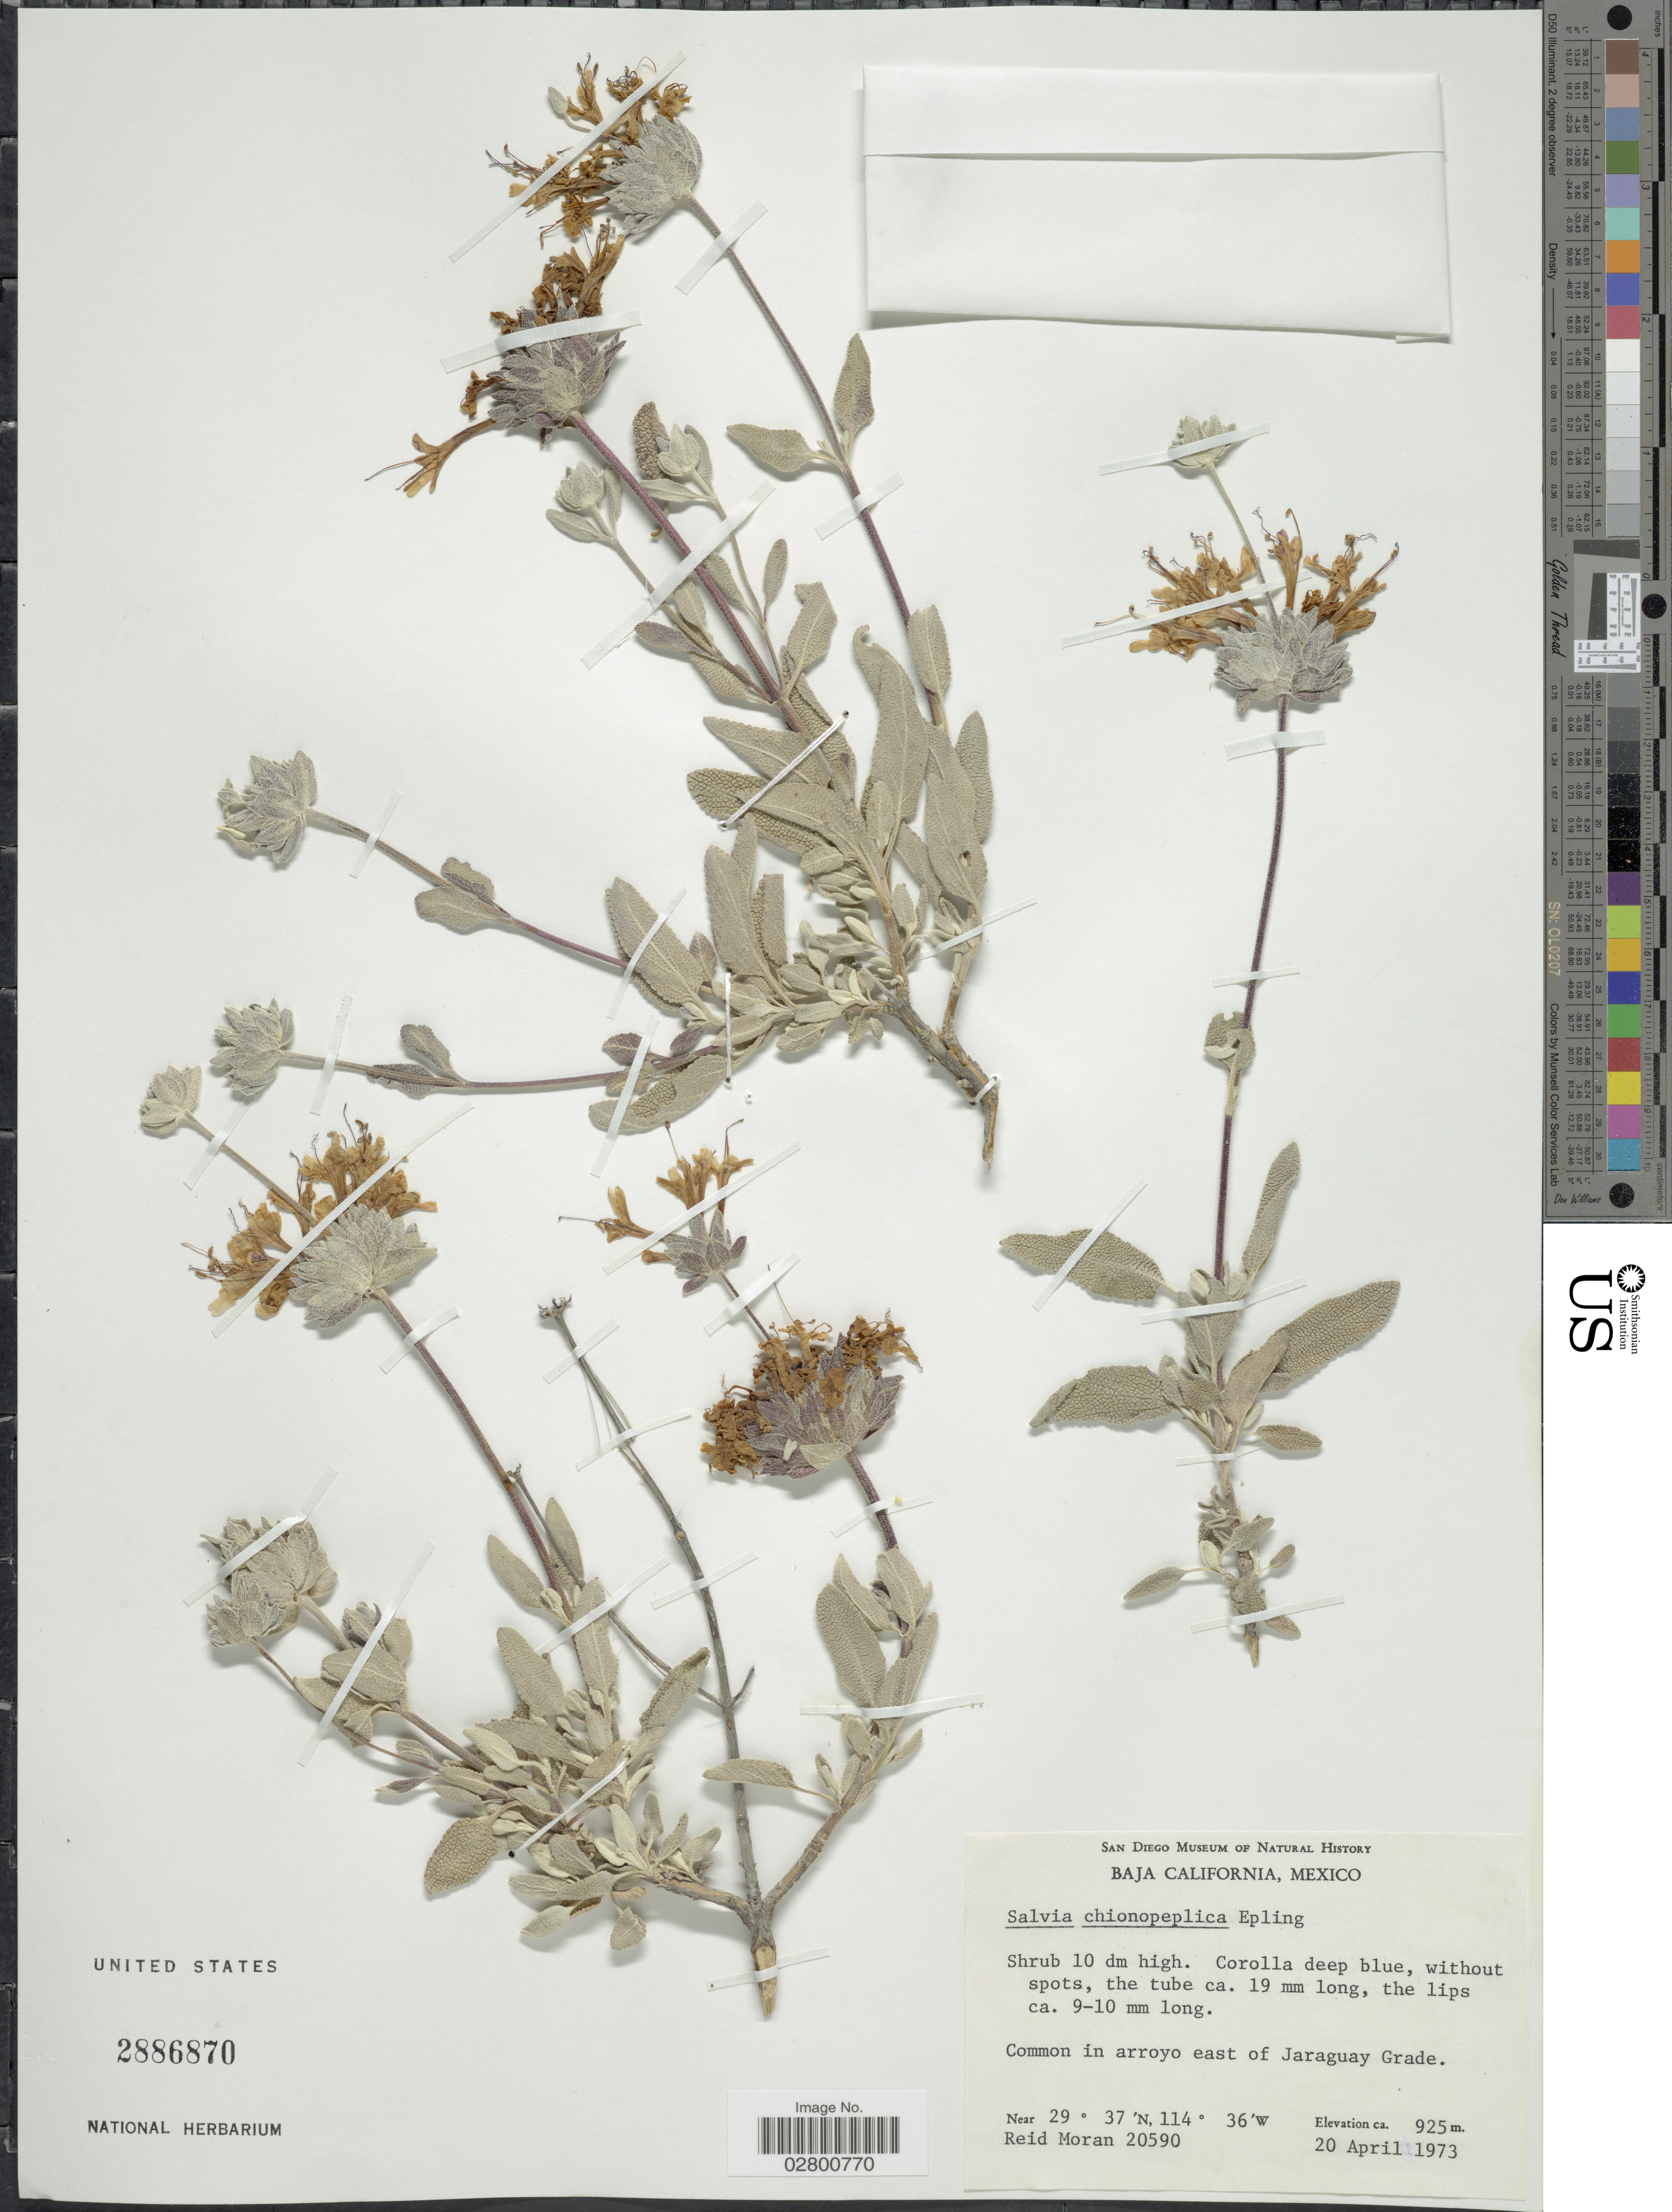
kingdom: Plantae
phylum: Tracheophyta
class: Magnoliopsida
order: Lamiales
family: Lamiaceae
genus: Salvia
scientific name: Salvia chionopeplica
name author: Epling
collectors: R. V. Moran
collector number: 20590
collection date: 1973-04-20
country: Mexico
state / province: Baja California Norte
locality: Arroyo east of Jaraguay Grade.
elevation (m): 925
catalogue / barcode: US 2886870